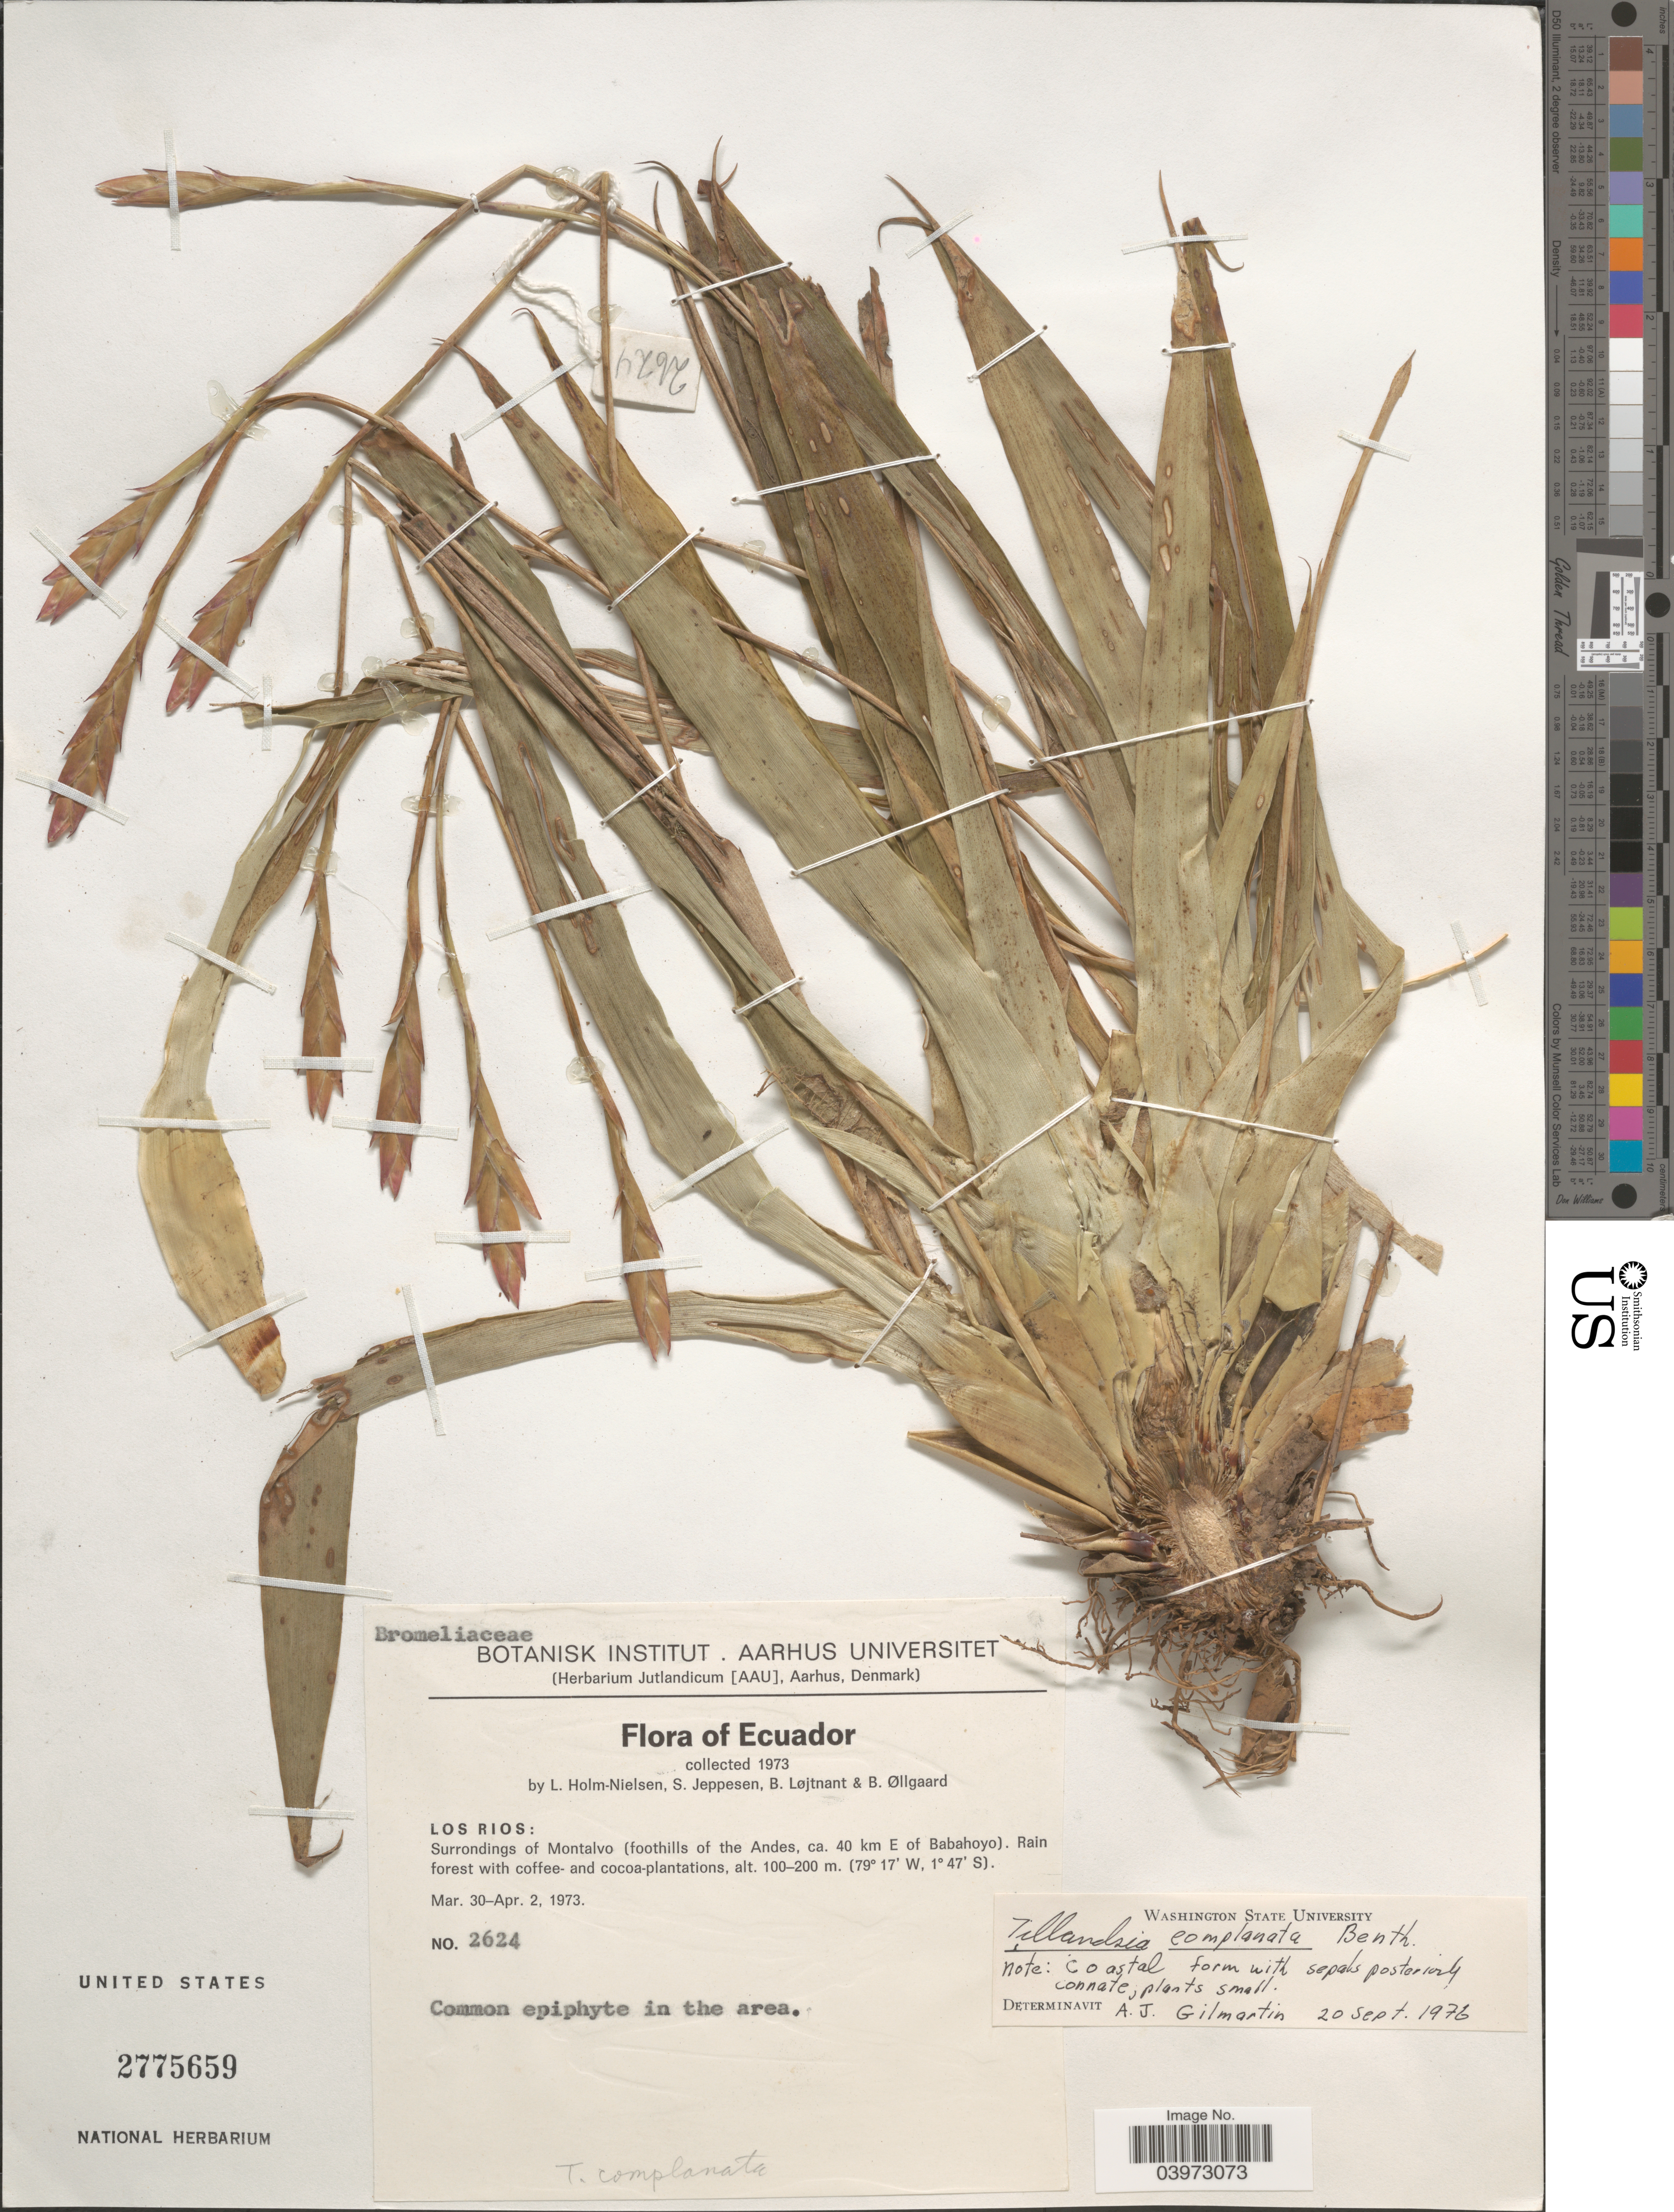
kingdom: Plantae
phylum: Tracheophyta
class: Liliopsida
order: Poales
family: Bromeliaceae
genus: Tillandsia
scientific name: Tillandsia complanata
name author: Benth.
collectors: L. Holm-Nielsen, S. Jeppesen, B. Löjtnant & B. Øllgaard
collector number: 2624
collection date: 1973-03-30/1973-04-02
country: Ecuador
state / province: Los Ríos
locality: Surrondings of Montalvo (foothills of the Andes, ca. 40 km e of Babahoyo).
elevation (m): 100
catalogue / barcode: US 2775659